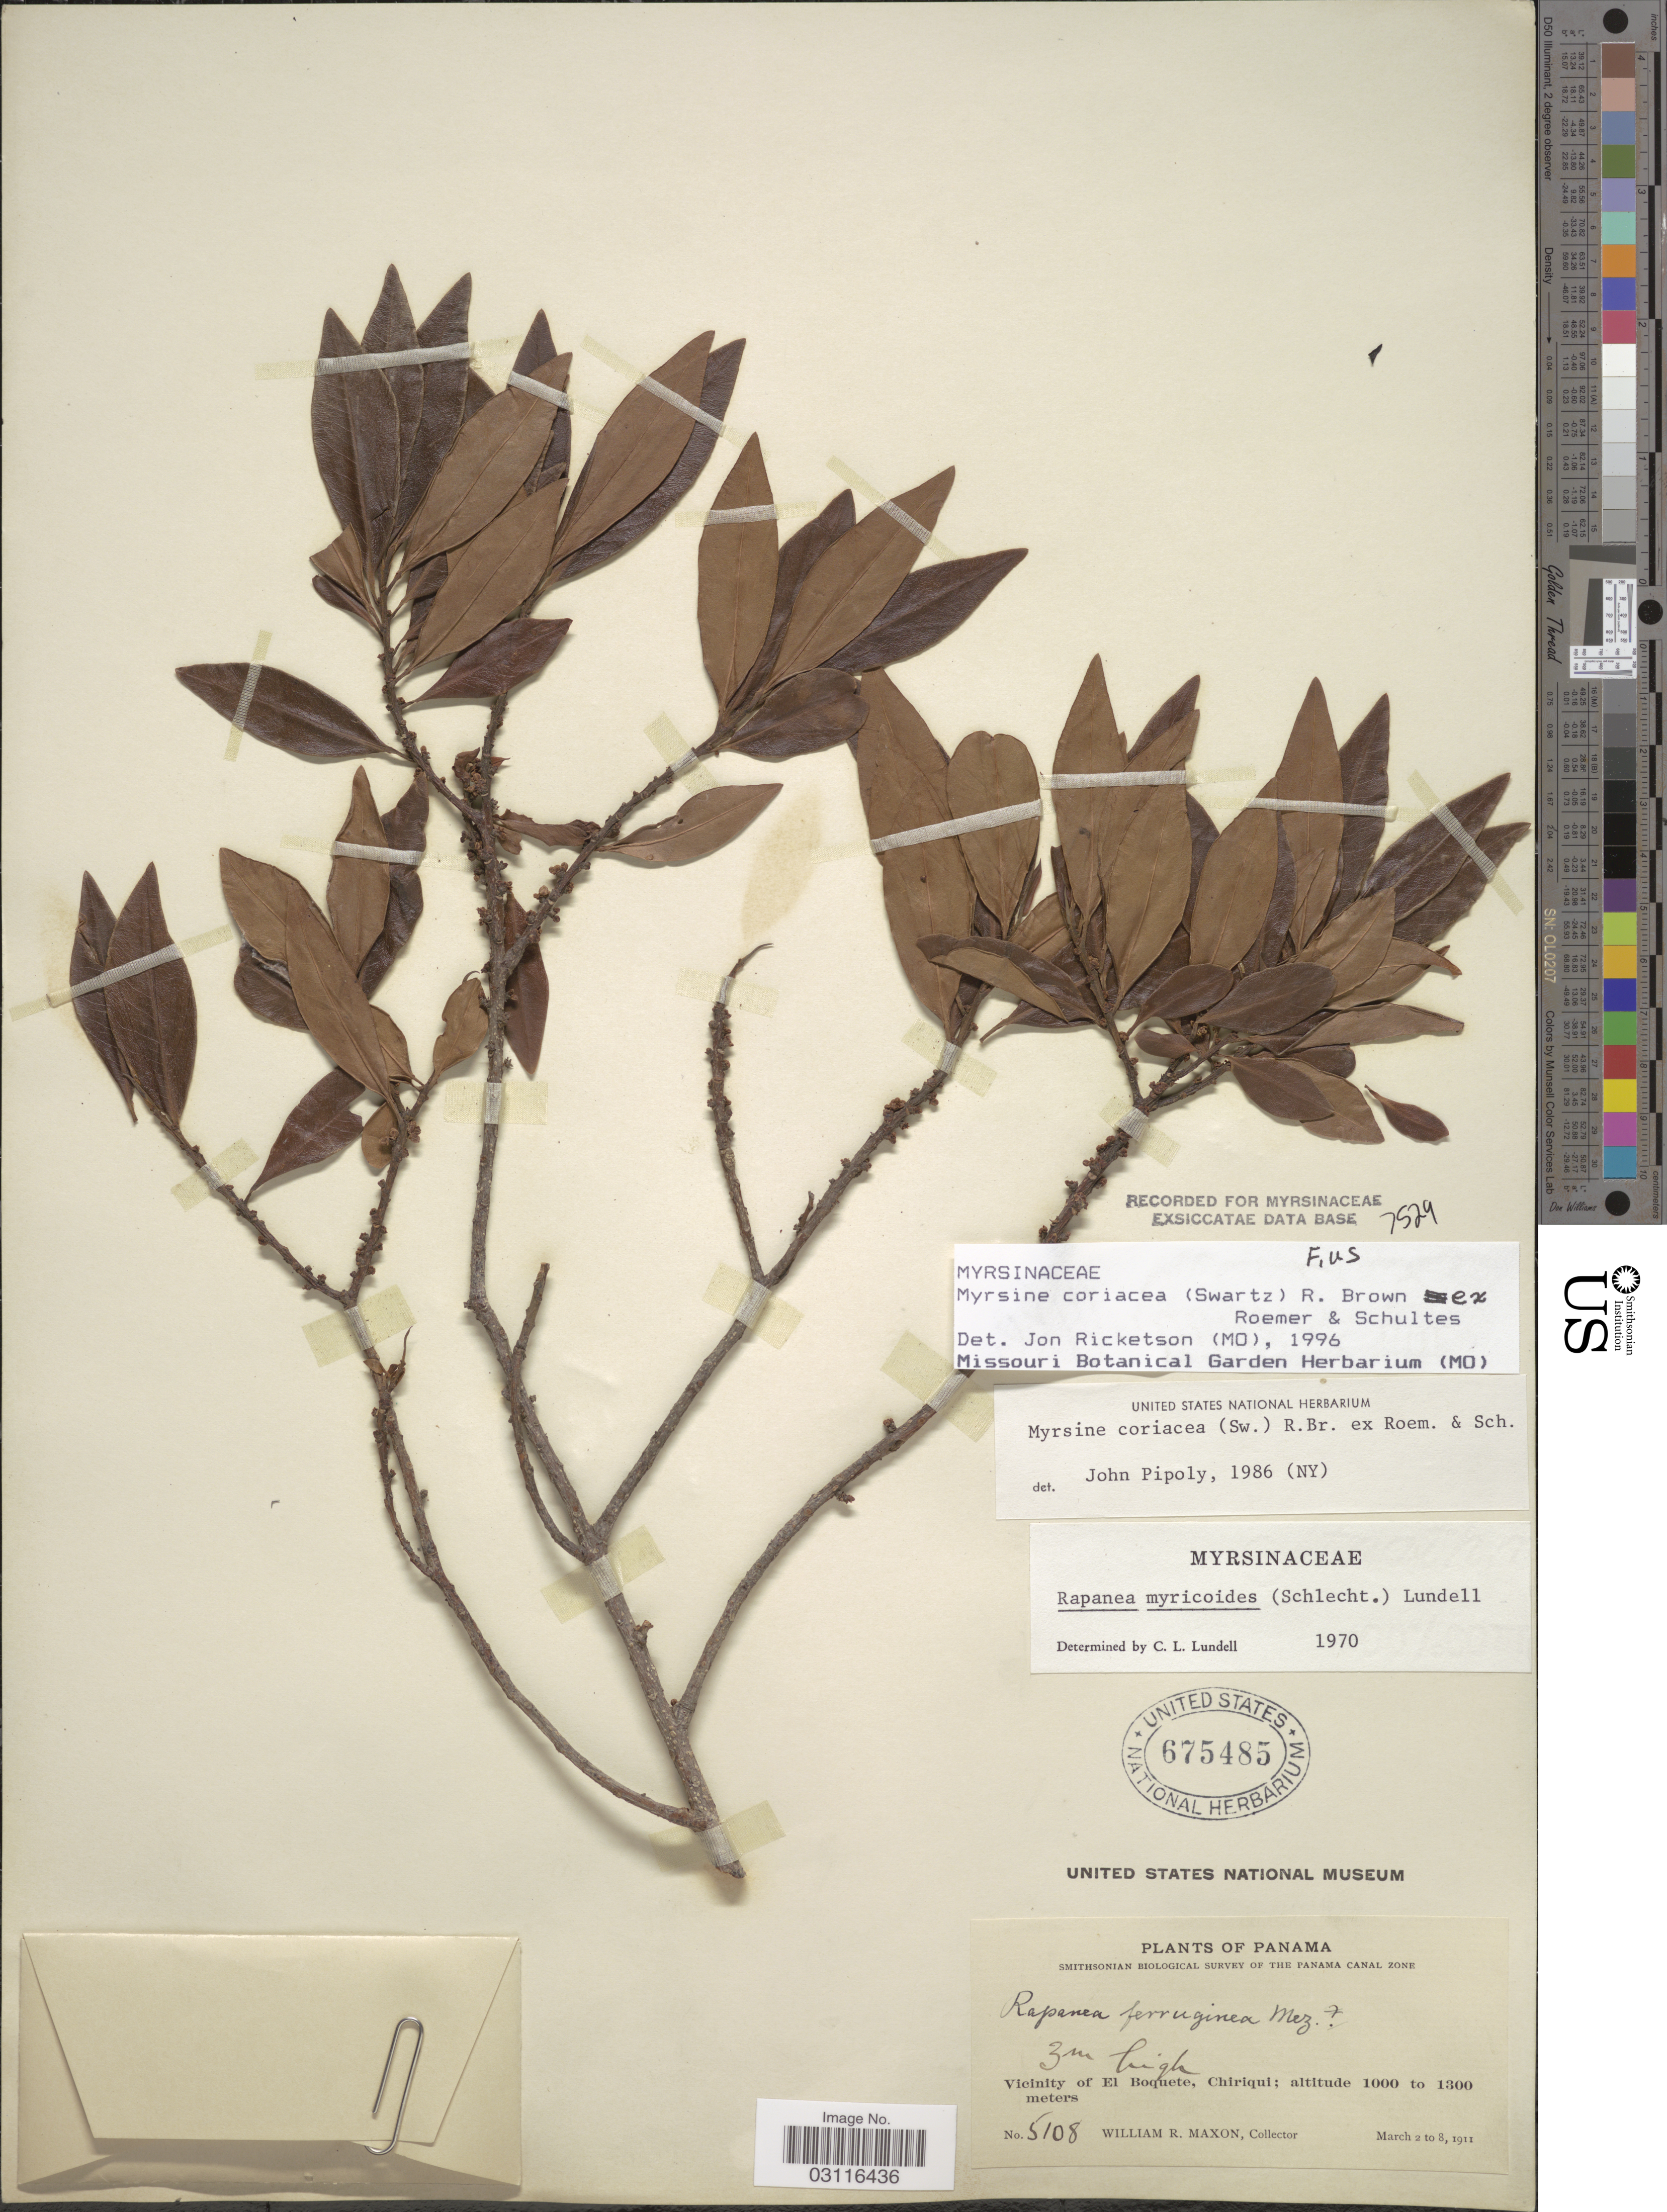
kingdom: Plantae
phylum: Tracheophyta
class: Magnoliopsida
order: Ericales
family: Primulaceae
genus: Myrsine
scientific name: Myrsine coriacea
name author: (Sw.) R. Br. ex Roem. & Schult.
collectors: W. R. Maxon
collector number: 5108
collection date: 1911-03-02/1911-03-08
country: Panama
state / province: Chiriqui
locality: Vicinity of El Boquete.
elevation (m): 1000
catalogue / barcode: US 675485